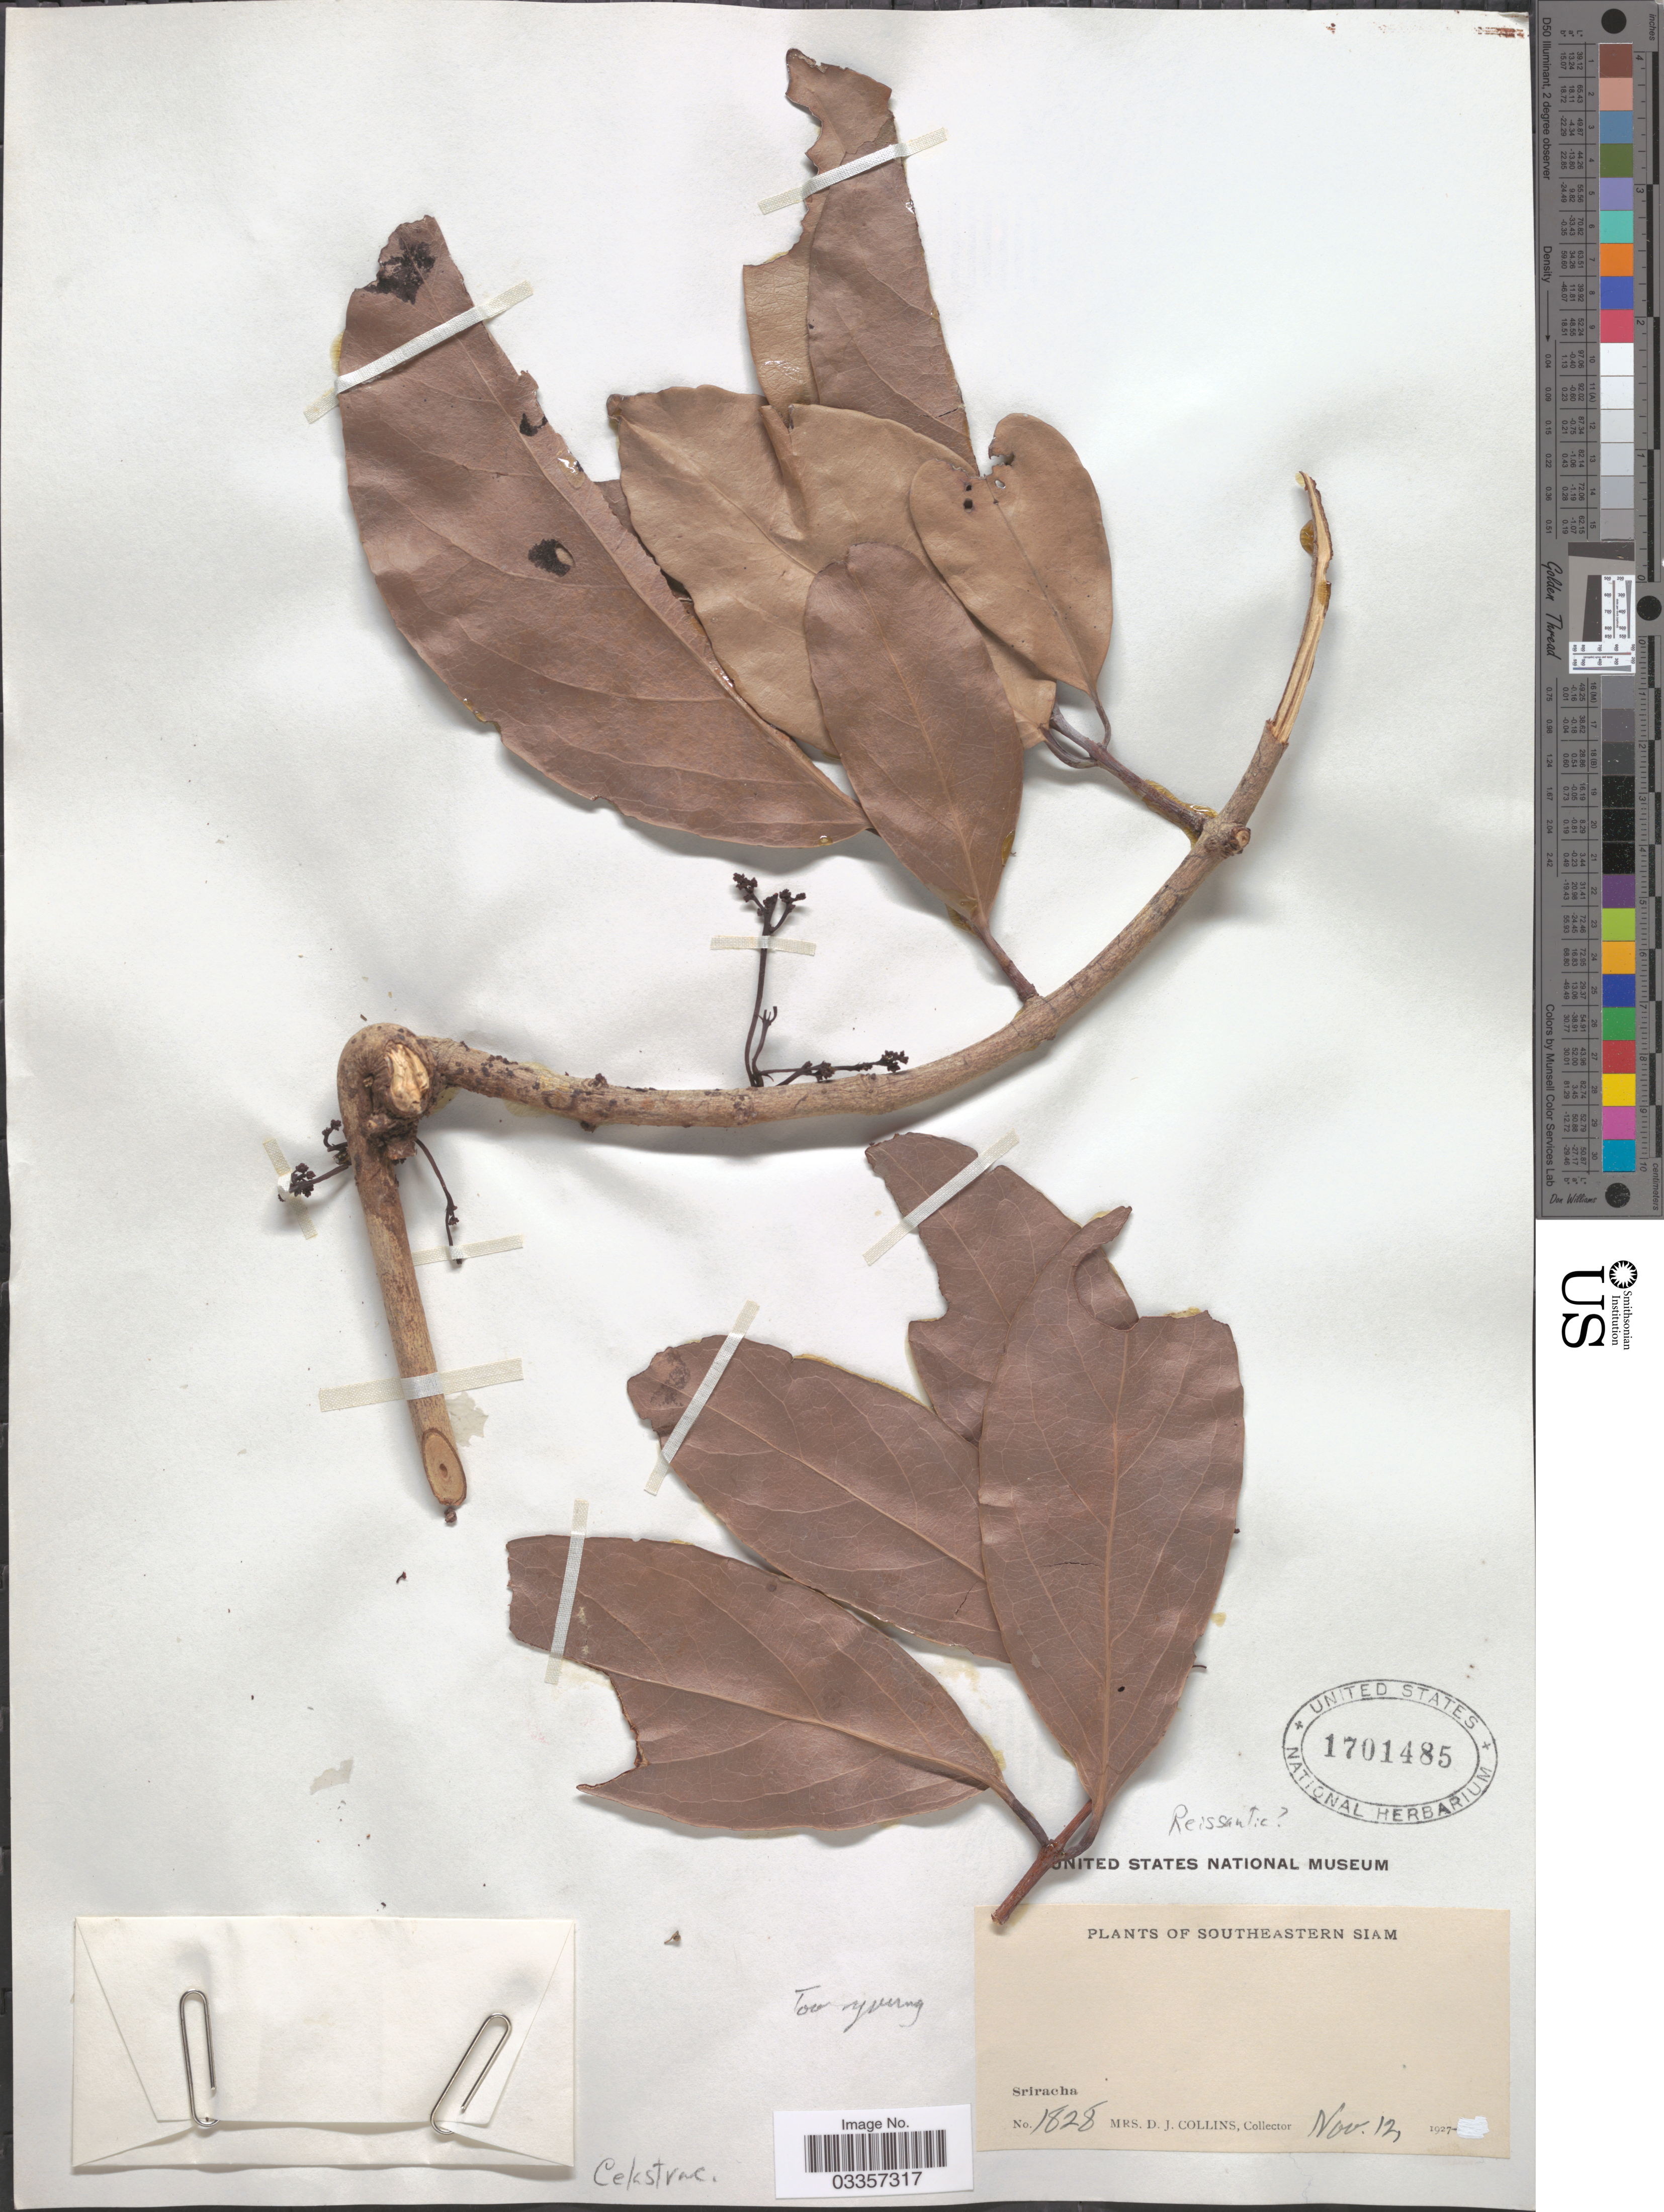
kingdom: Plantae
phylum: Tracheophyta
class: Magnoliopsida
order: Celastrales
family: Celastraceae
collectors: Mrs. D. J. Collins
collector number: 1828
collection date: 1927-11-12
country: Thailand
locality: Southeastern Siam. Sriracha.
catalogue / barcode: US 1701485